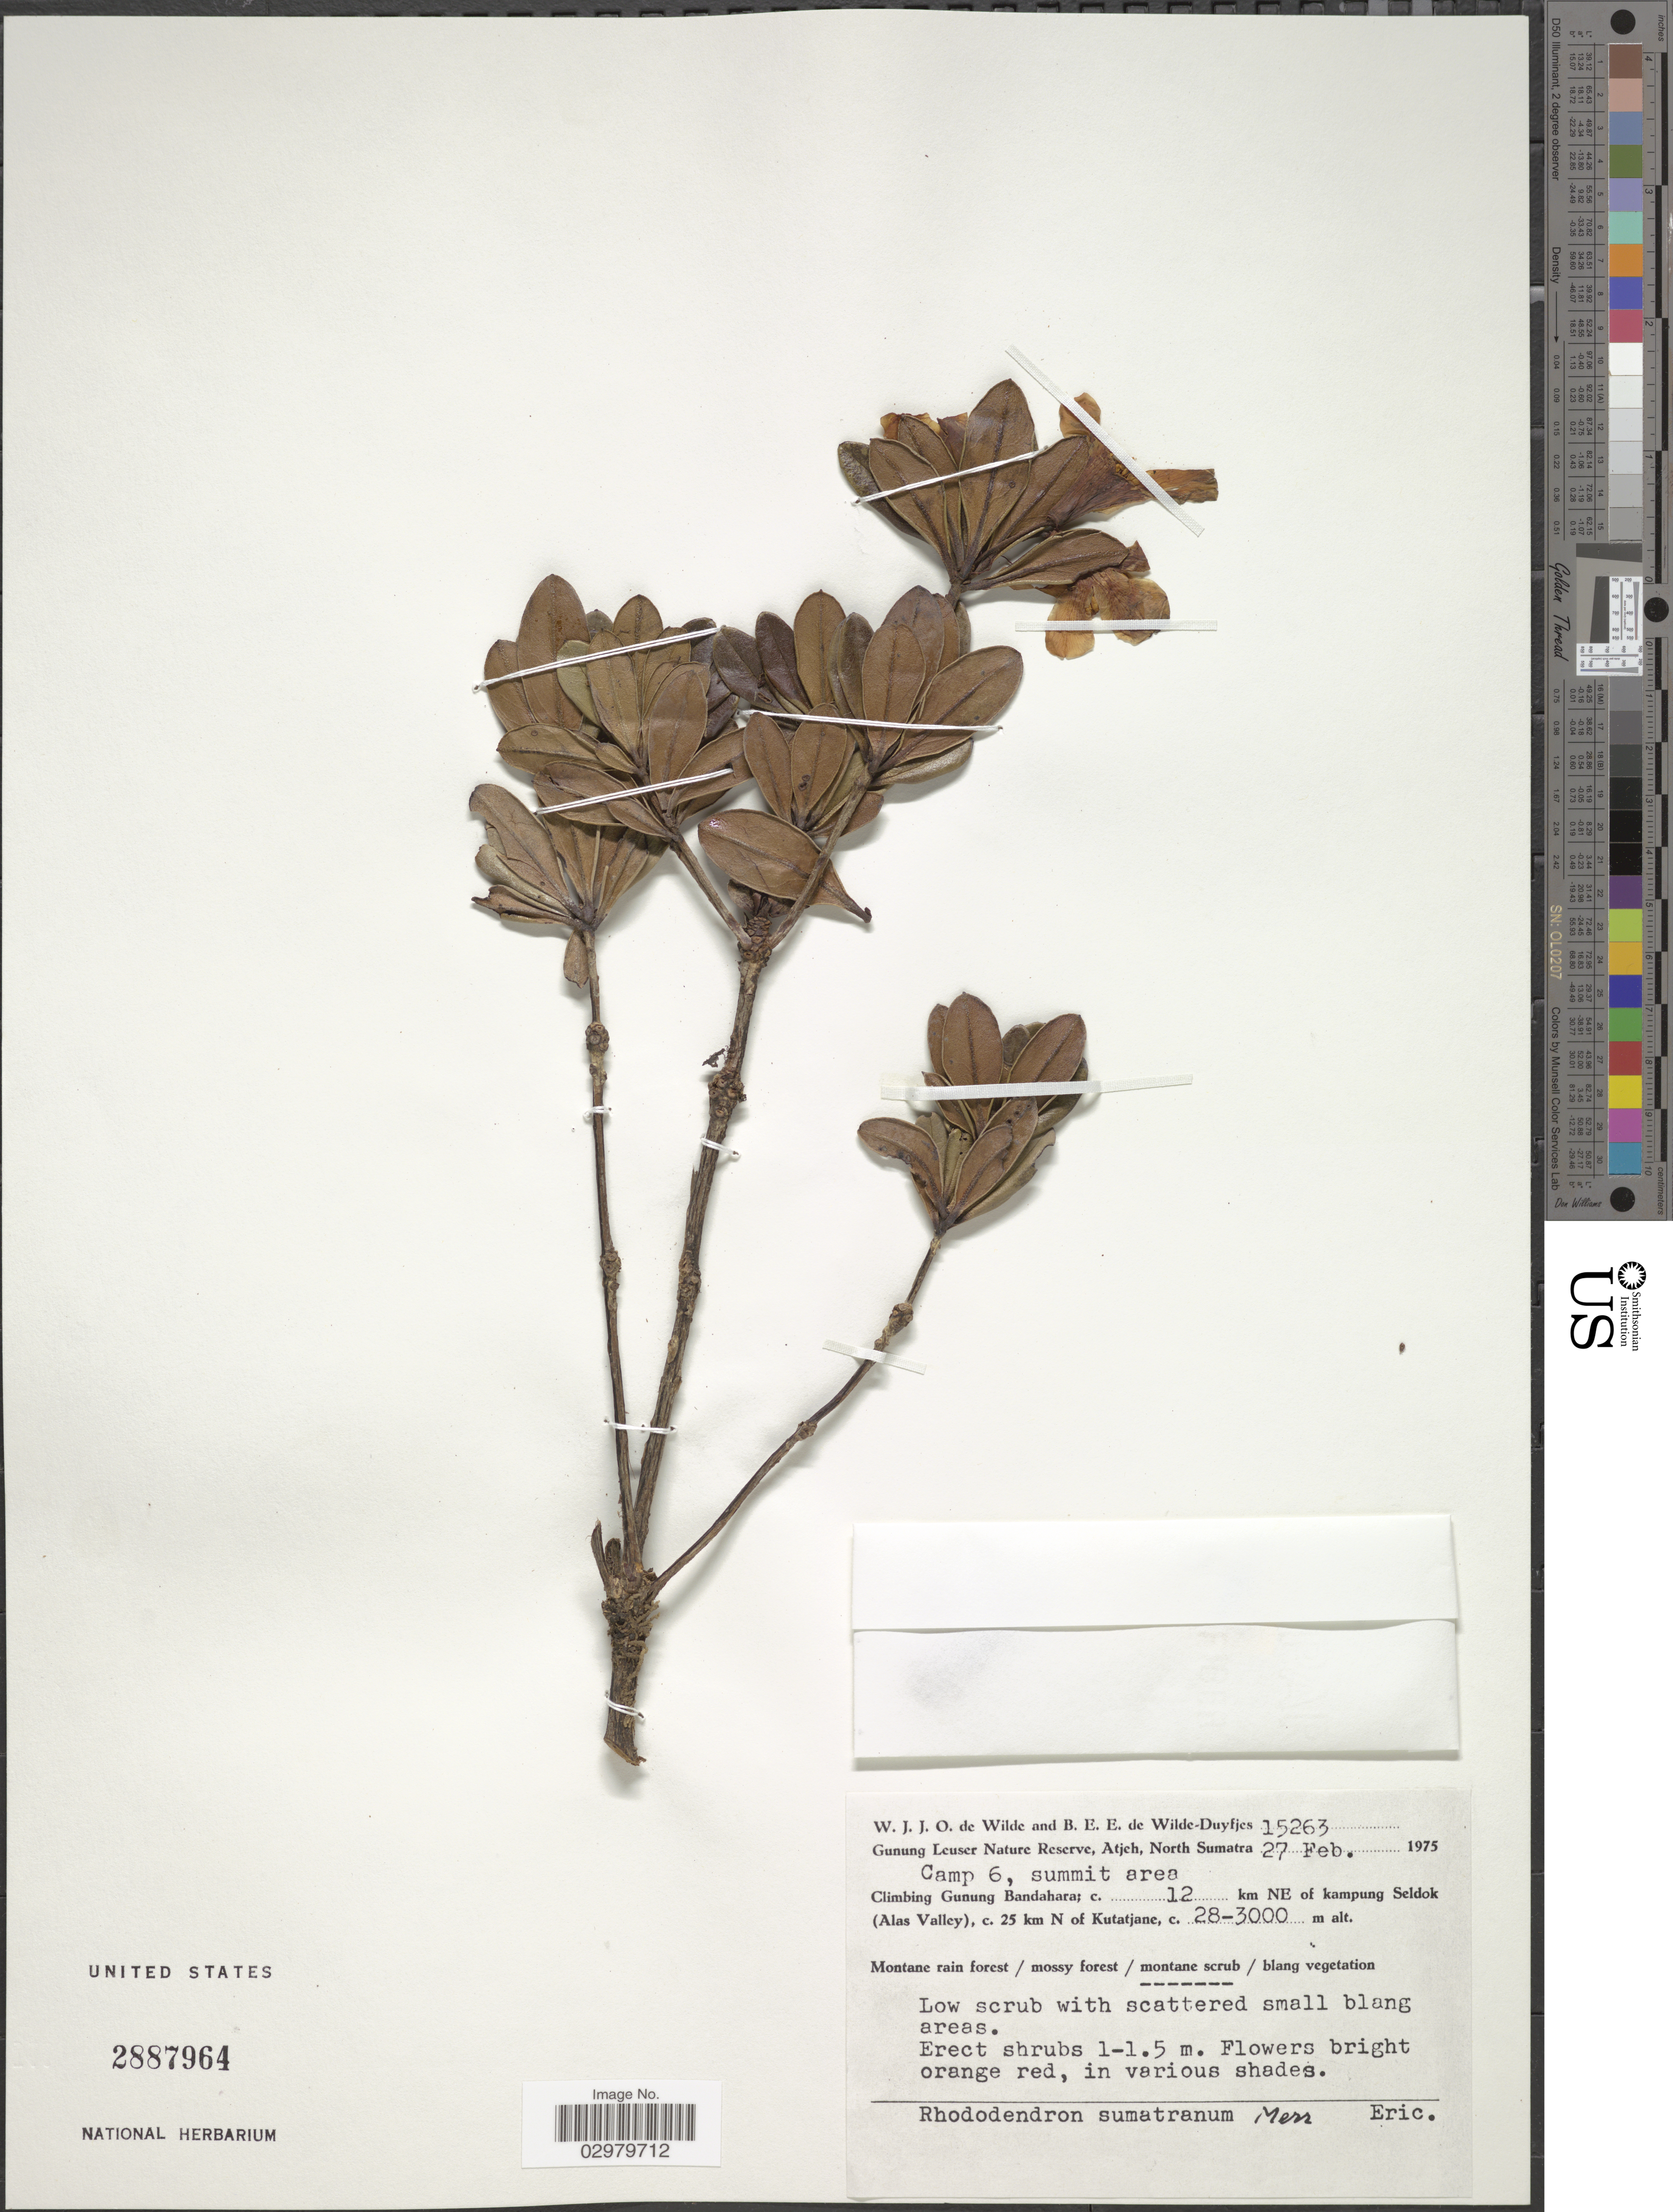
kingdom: Plantae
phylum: Tracheophyta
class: Magnoliopsida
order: Ericales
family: Ericaceae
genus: Rhododendron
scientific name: Rhododendron sumatranum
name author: Merr.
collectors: W. J. de Wilde & B. E. de Wilde-Duyfjes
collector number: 15263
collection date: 1975-02-27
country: Indonesia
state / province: Sumatra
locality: Gunung Leuser Nature Reserve, Atjeh, North Sumatra. Camp 6, summit area. Climbing Gunung Bandahara; c. 12 km NE of kampung Seldok (Alas Valley), c. 25 km N of Kutatjane.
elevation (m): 2800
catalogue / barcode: US 2887964